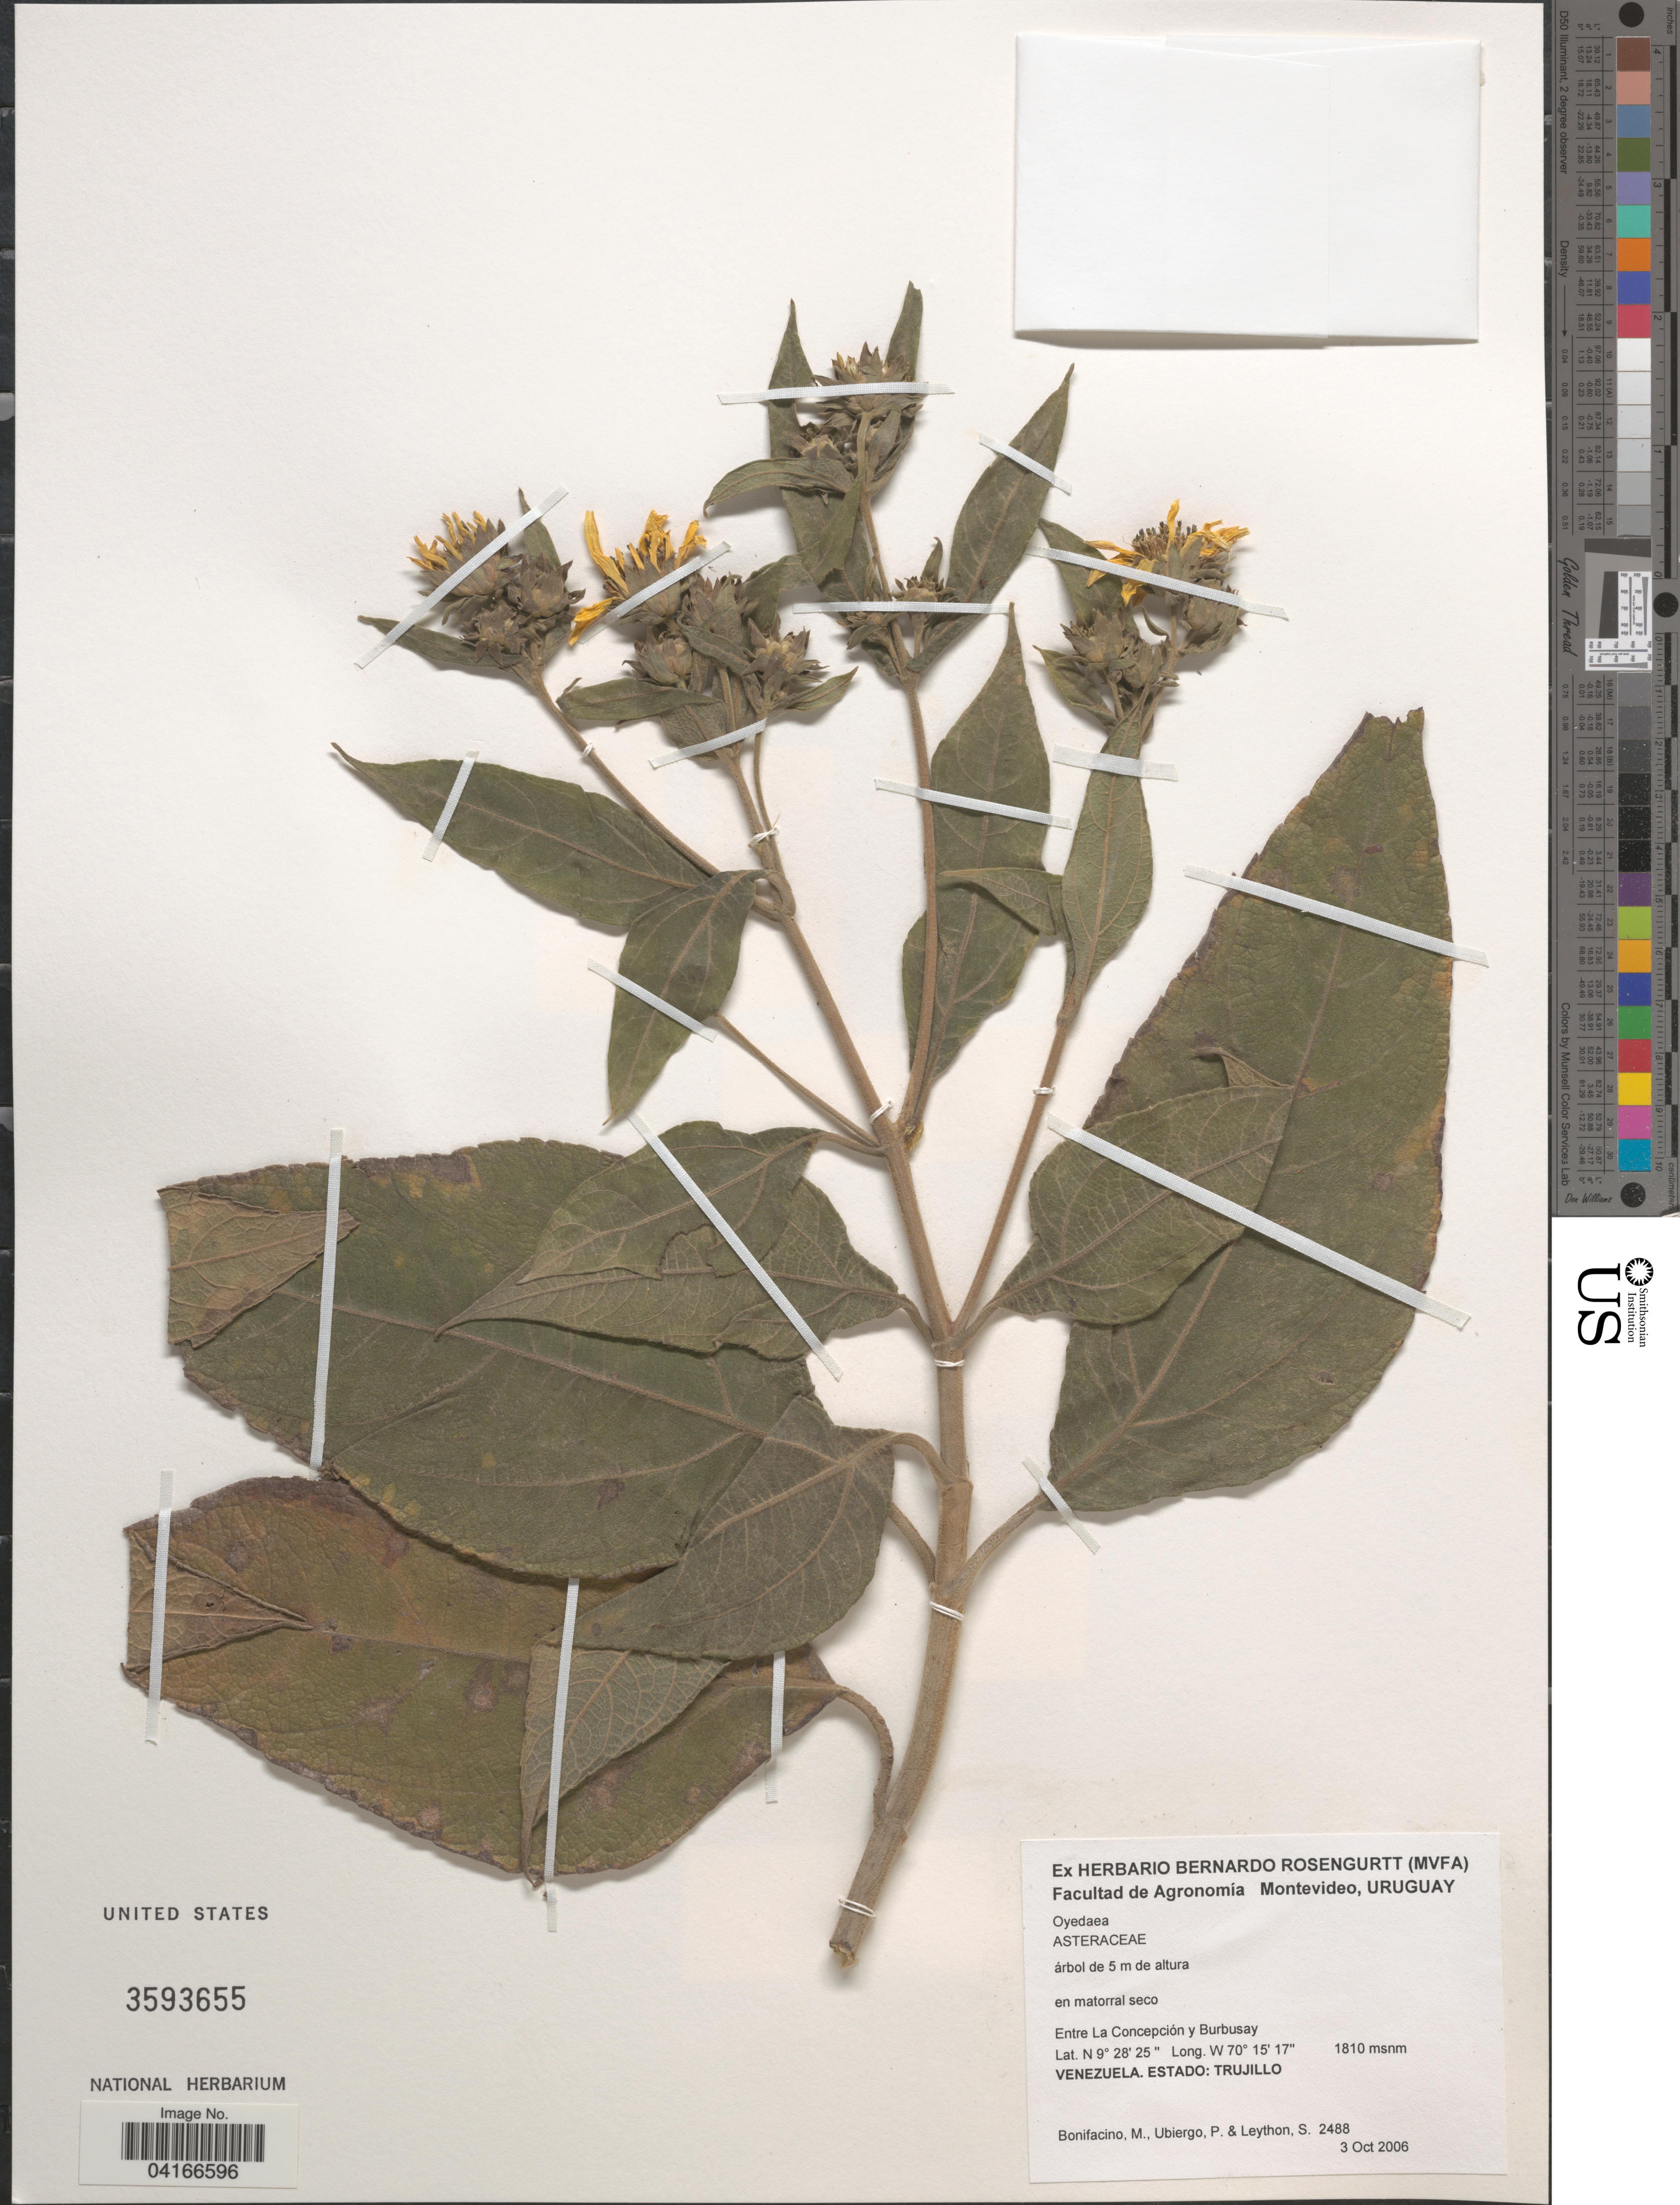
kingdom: Plantae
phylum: Tracheophyta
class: Magnoliopsida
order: Asterales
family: Asteraceae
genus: Oyedaea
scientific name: Oyedaea sp.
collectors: M. Bonifacino, P. Ubiergo & S. Leython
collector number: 2488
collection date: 2006-10-03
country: Venezuela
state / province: Trujillo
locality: Entre La Concepción y Burbusay.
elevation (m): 1810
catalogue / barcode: US 3593655